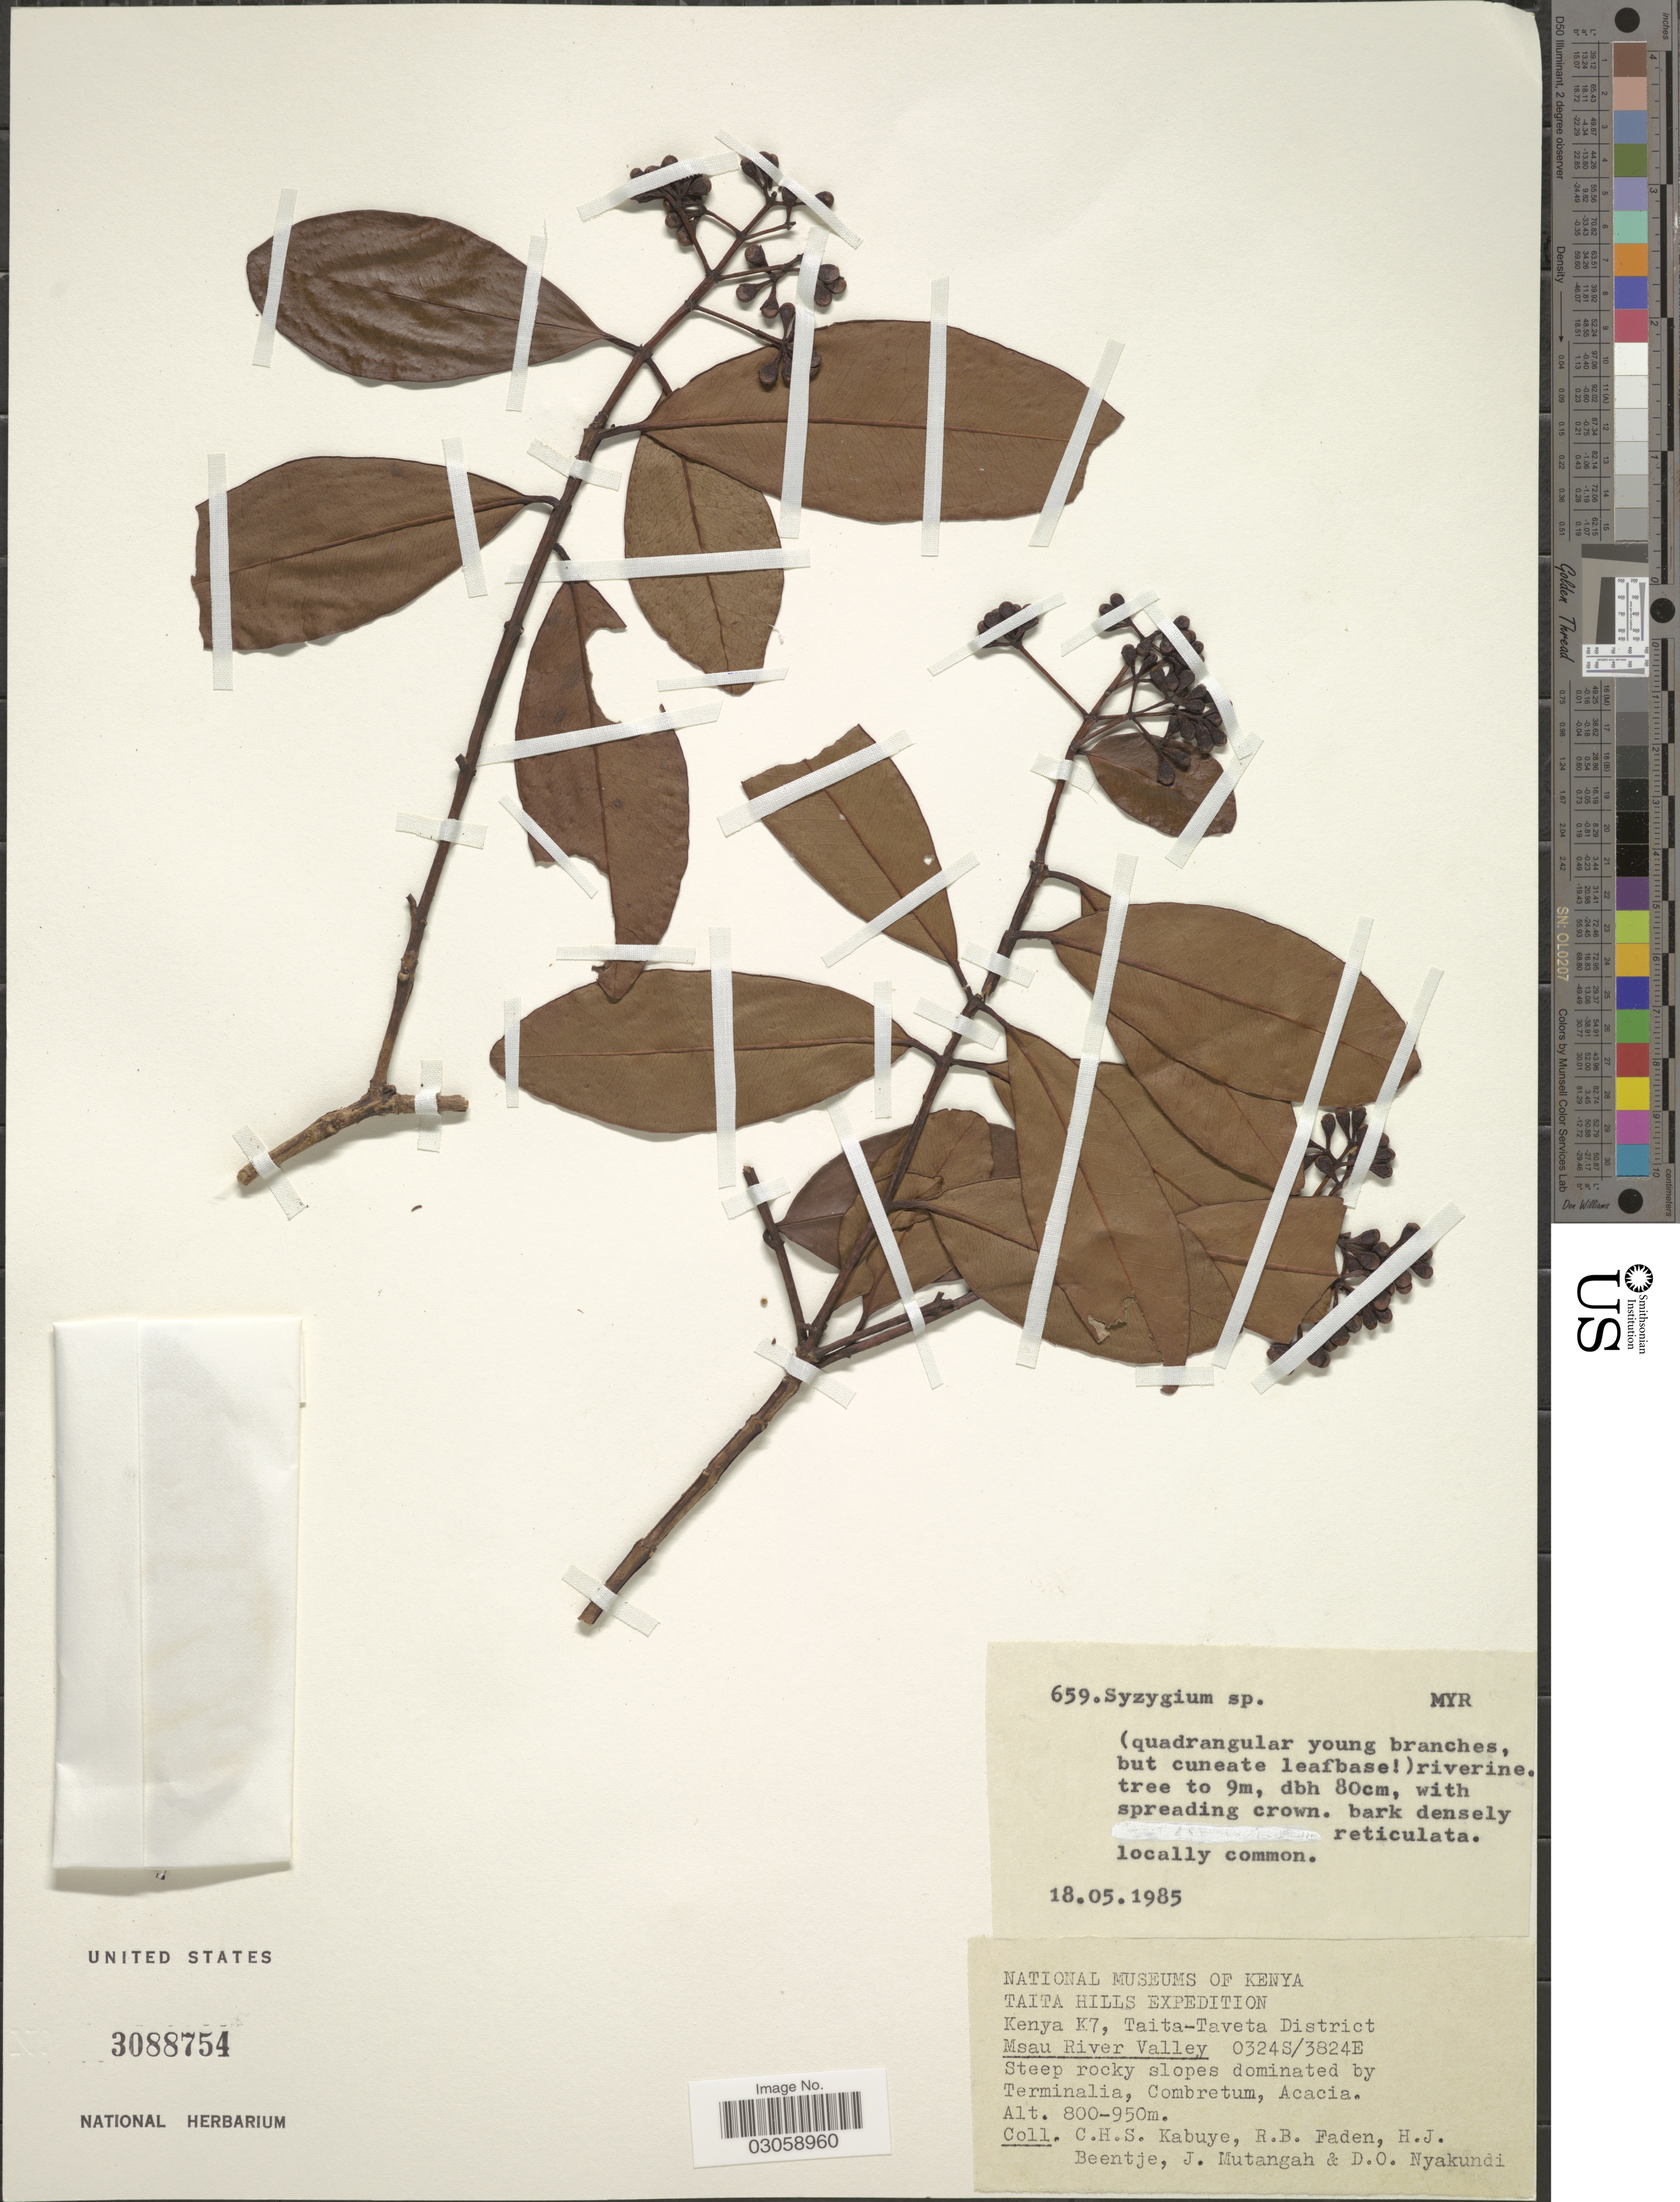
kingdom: Plantae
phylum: Tracheophyta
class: Magnoliopsida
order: Myrtales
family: Myrtaceae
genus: Syzygium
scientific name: Syzygium sp.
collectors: C. Kabuye, R. B. Faden, H. J. Beentje, J. Mutangah & D. Nyakundi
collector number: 659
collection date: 1985-05-18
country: Kenya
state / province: Taita Taveta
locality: Taita Hills, Kenya K7, Taita-Taveta District, Msau River Valley.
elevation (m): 800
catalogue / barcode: US 3088754